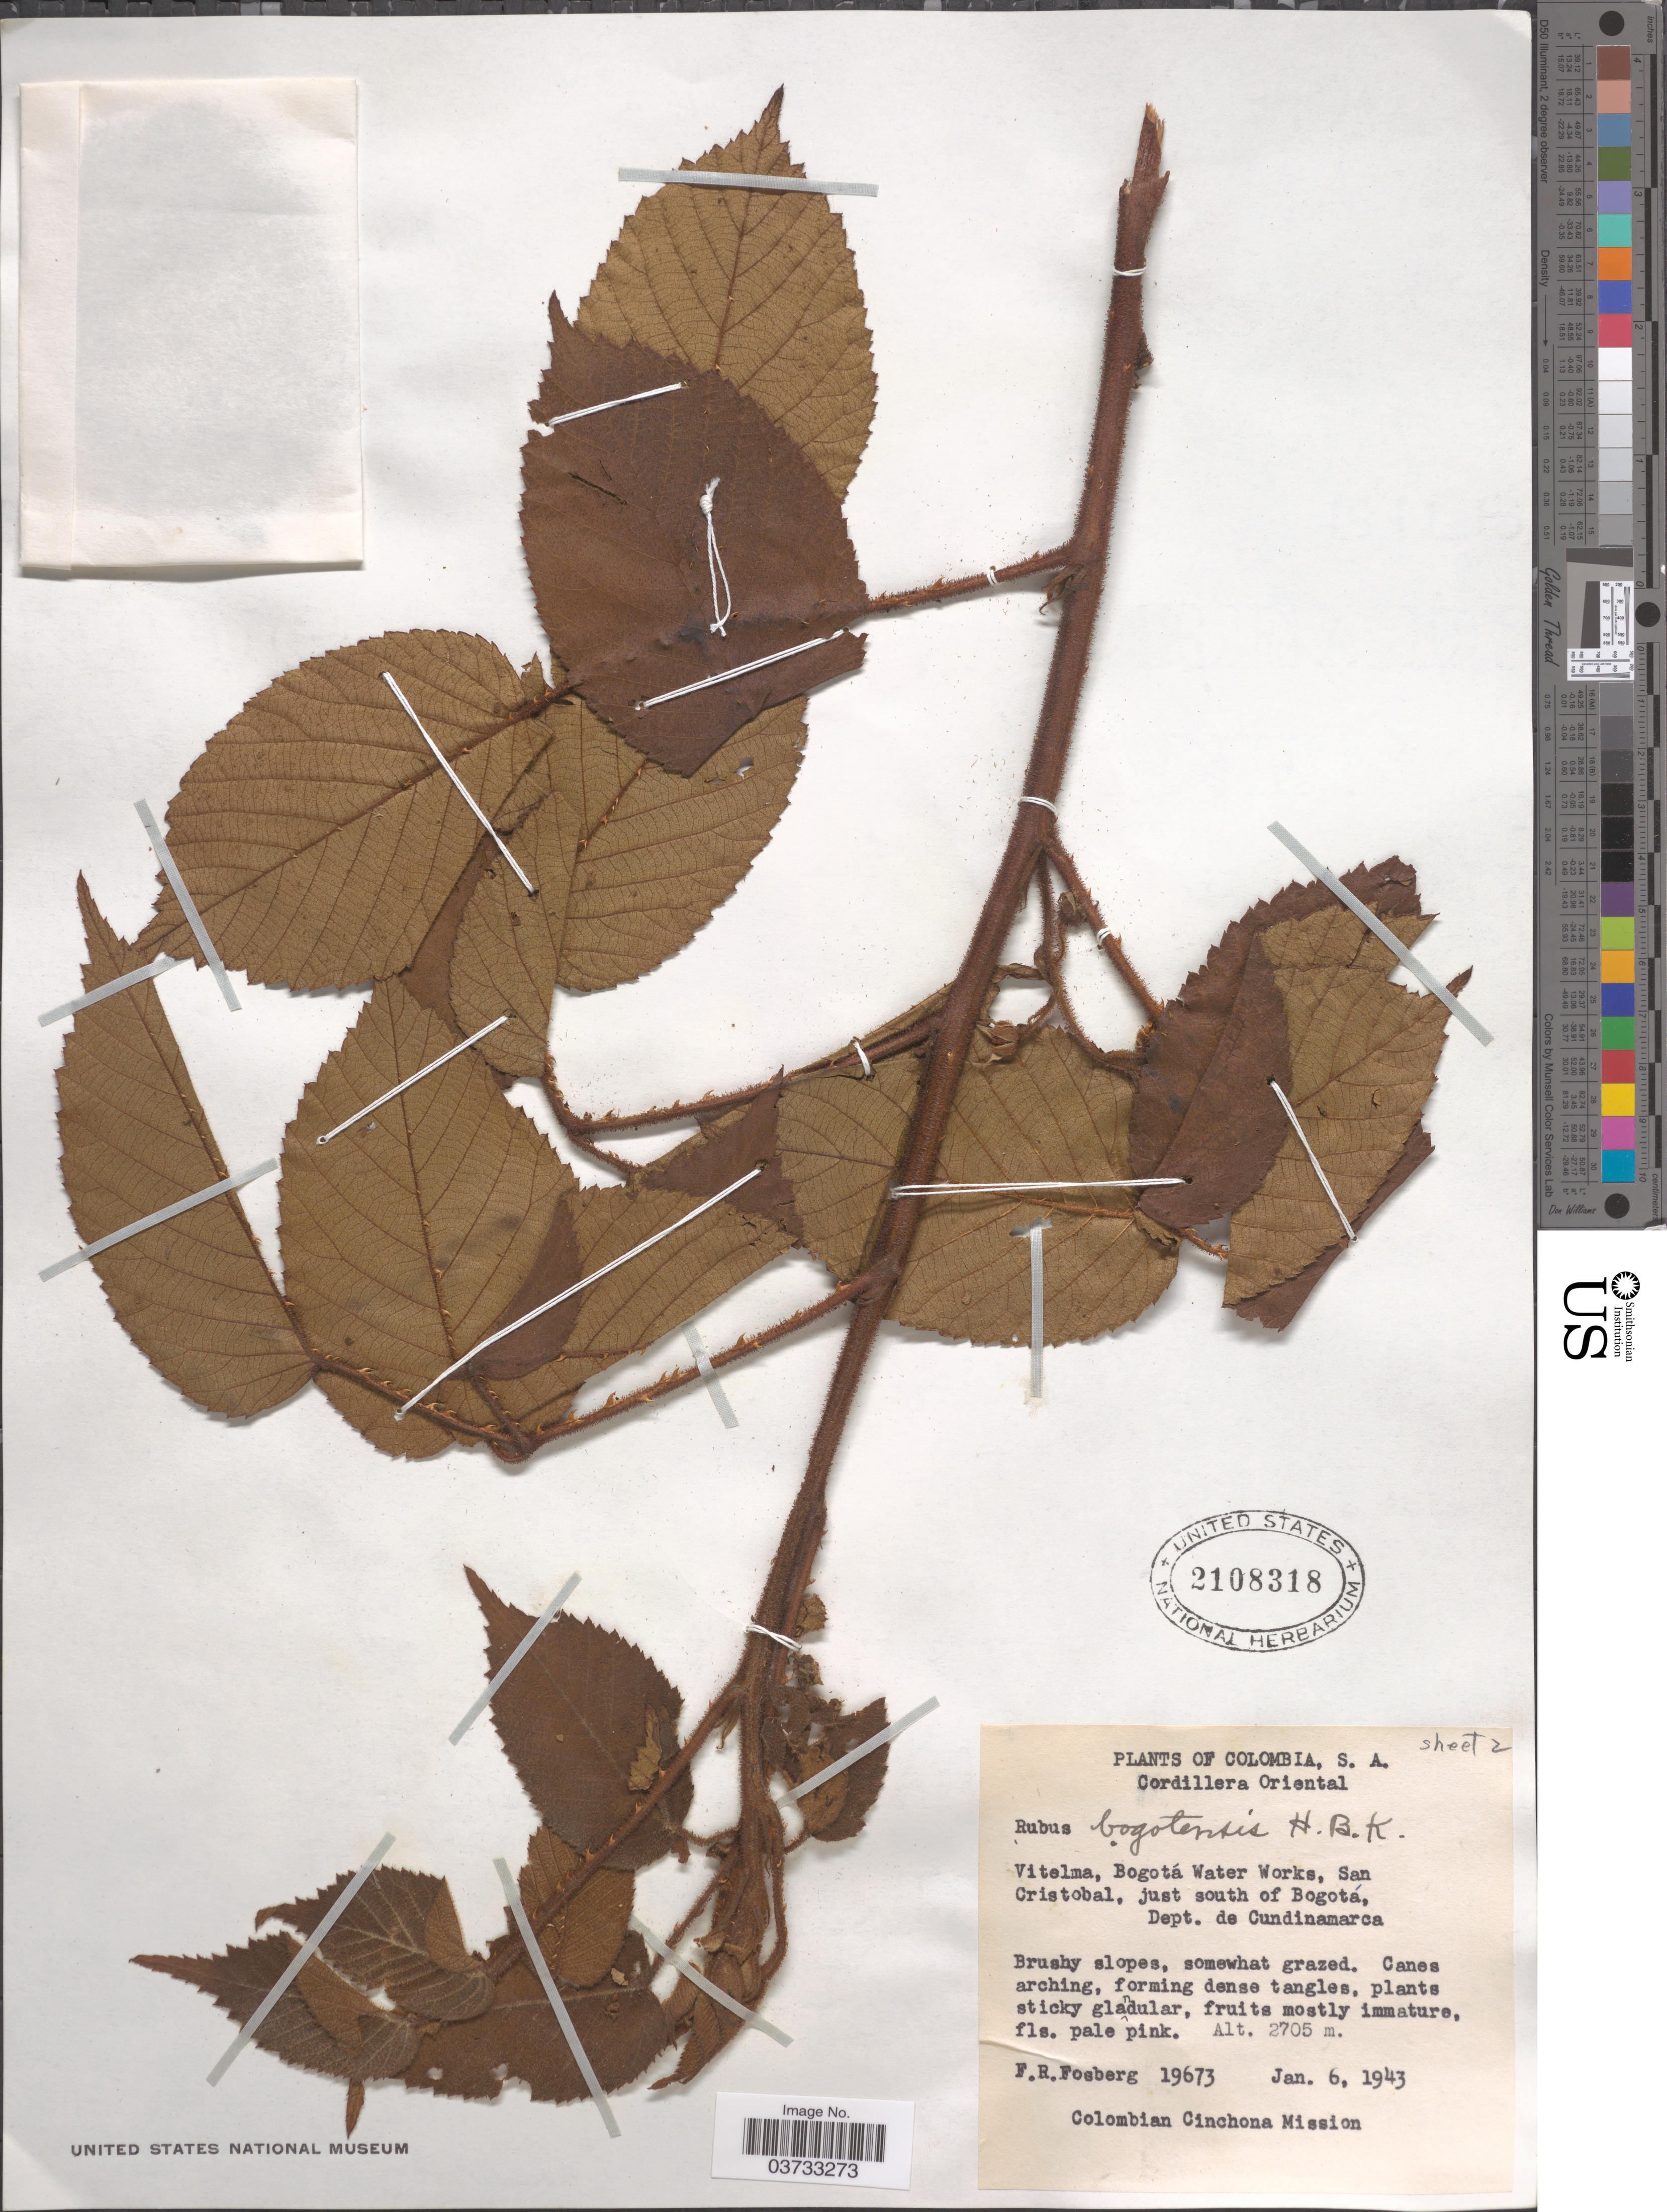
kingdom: Plantae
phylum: Tracheophyta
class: Magnoliopsida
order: Rosales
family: Rosaceae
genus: Rubus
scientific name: Rubus bogotensis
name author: Kunth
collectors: F. R. Fosberg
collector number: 19673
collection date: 1943-01-06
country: Colombia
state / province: Cundinamarca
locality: Cordillera Oriental. Vitelma, Bogotá Water Works, San Cristobal, just south of Bogotá, Dept. de Cundinamarca.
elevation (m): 2705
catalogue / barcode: US 2108318